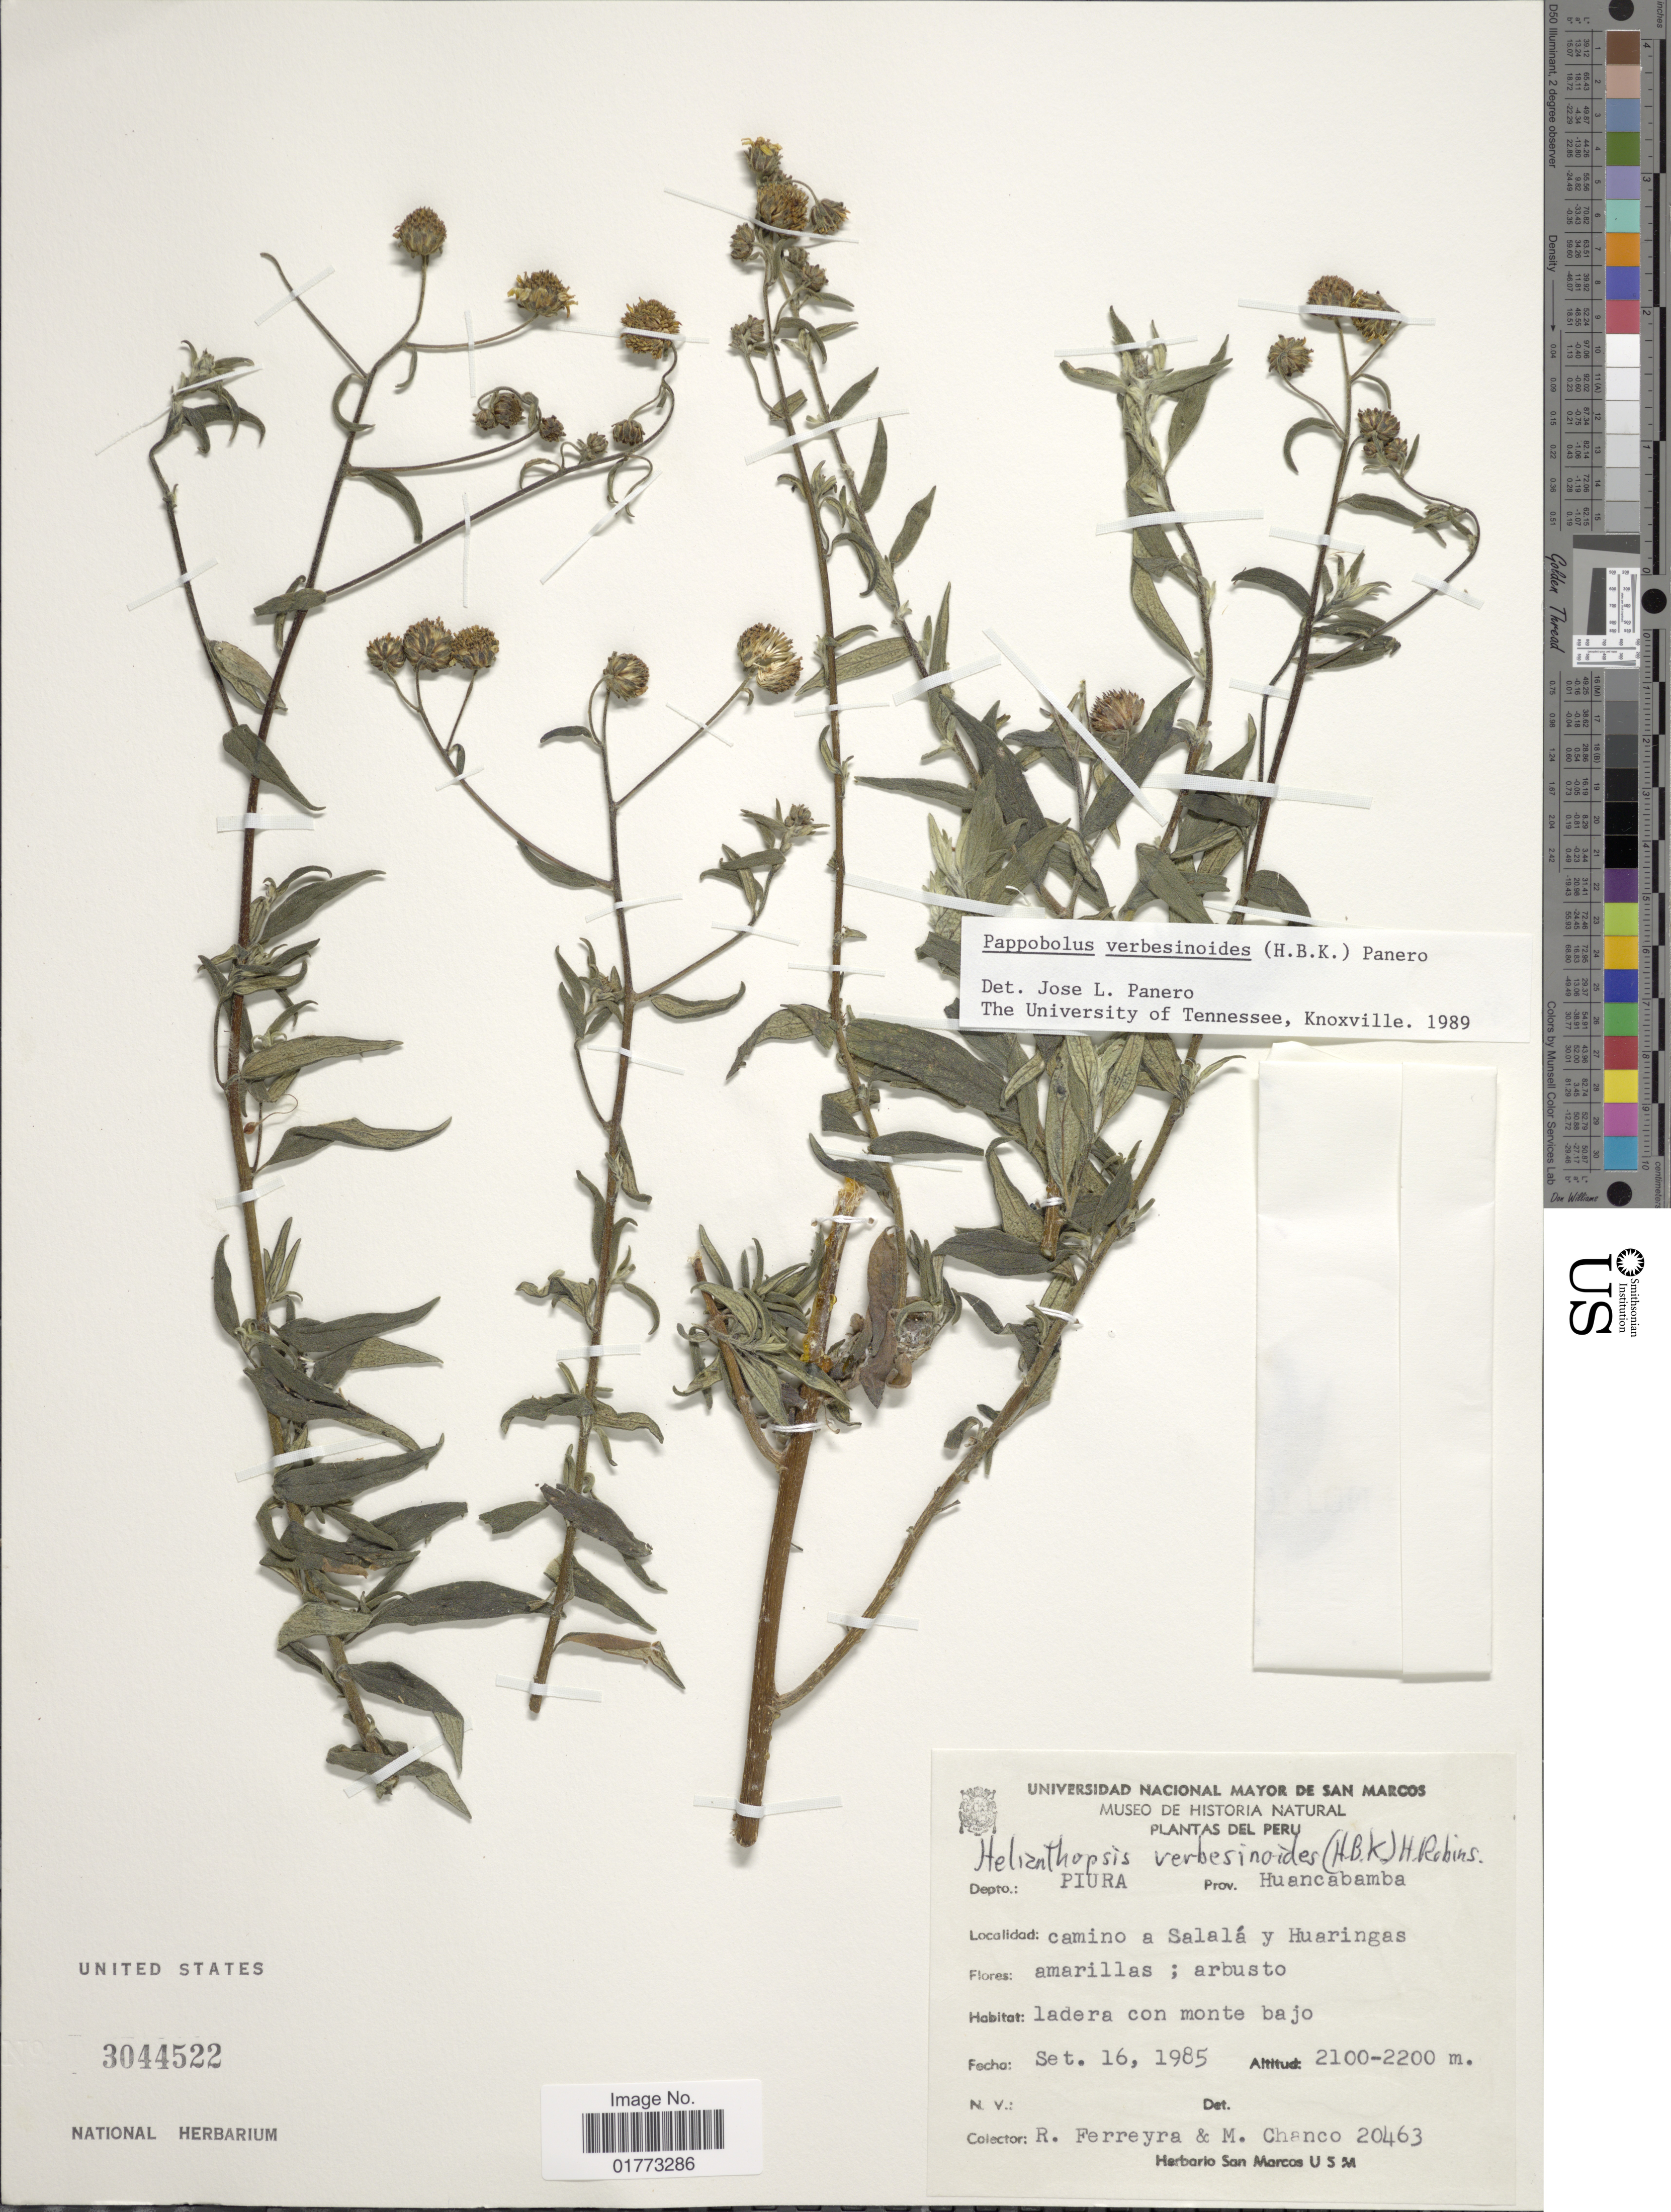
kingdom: Plantae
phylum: Tracheophyta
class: Magnoliopsida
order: Asterales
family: Asteraceae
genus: Pappobolus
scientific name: Pappobolus verbesinoides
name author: (Kunth) Panero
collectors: R. A. Ferreyra & M. Chanco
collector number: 20463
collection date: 1985-09-16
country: Peru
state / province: Piura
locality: Prov. Huancabamba, camino a Salalá y Huaringas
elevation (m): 2100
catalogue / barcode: US 3044522